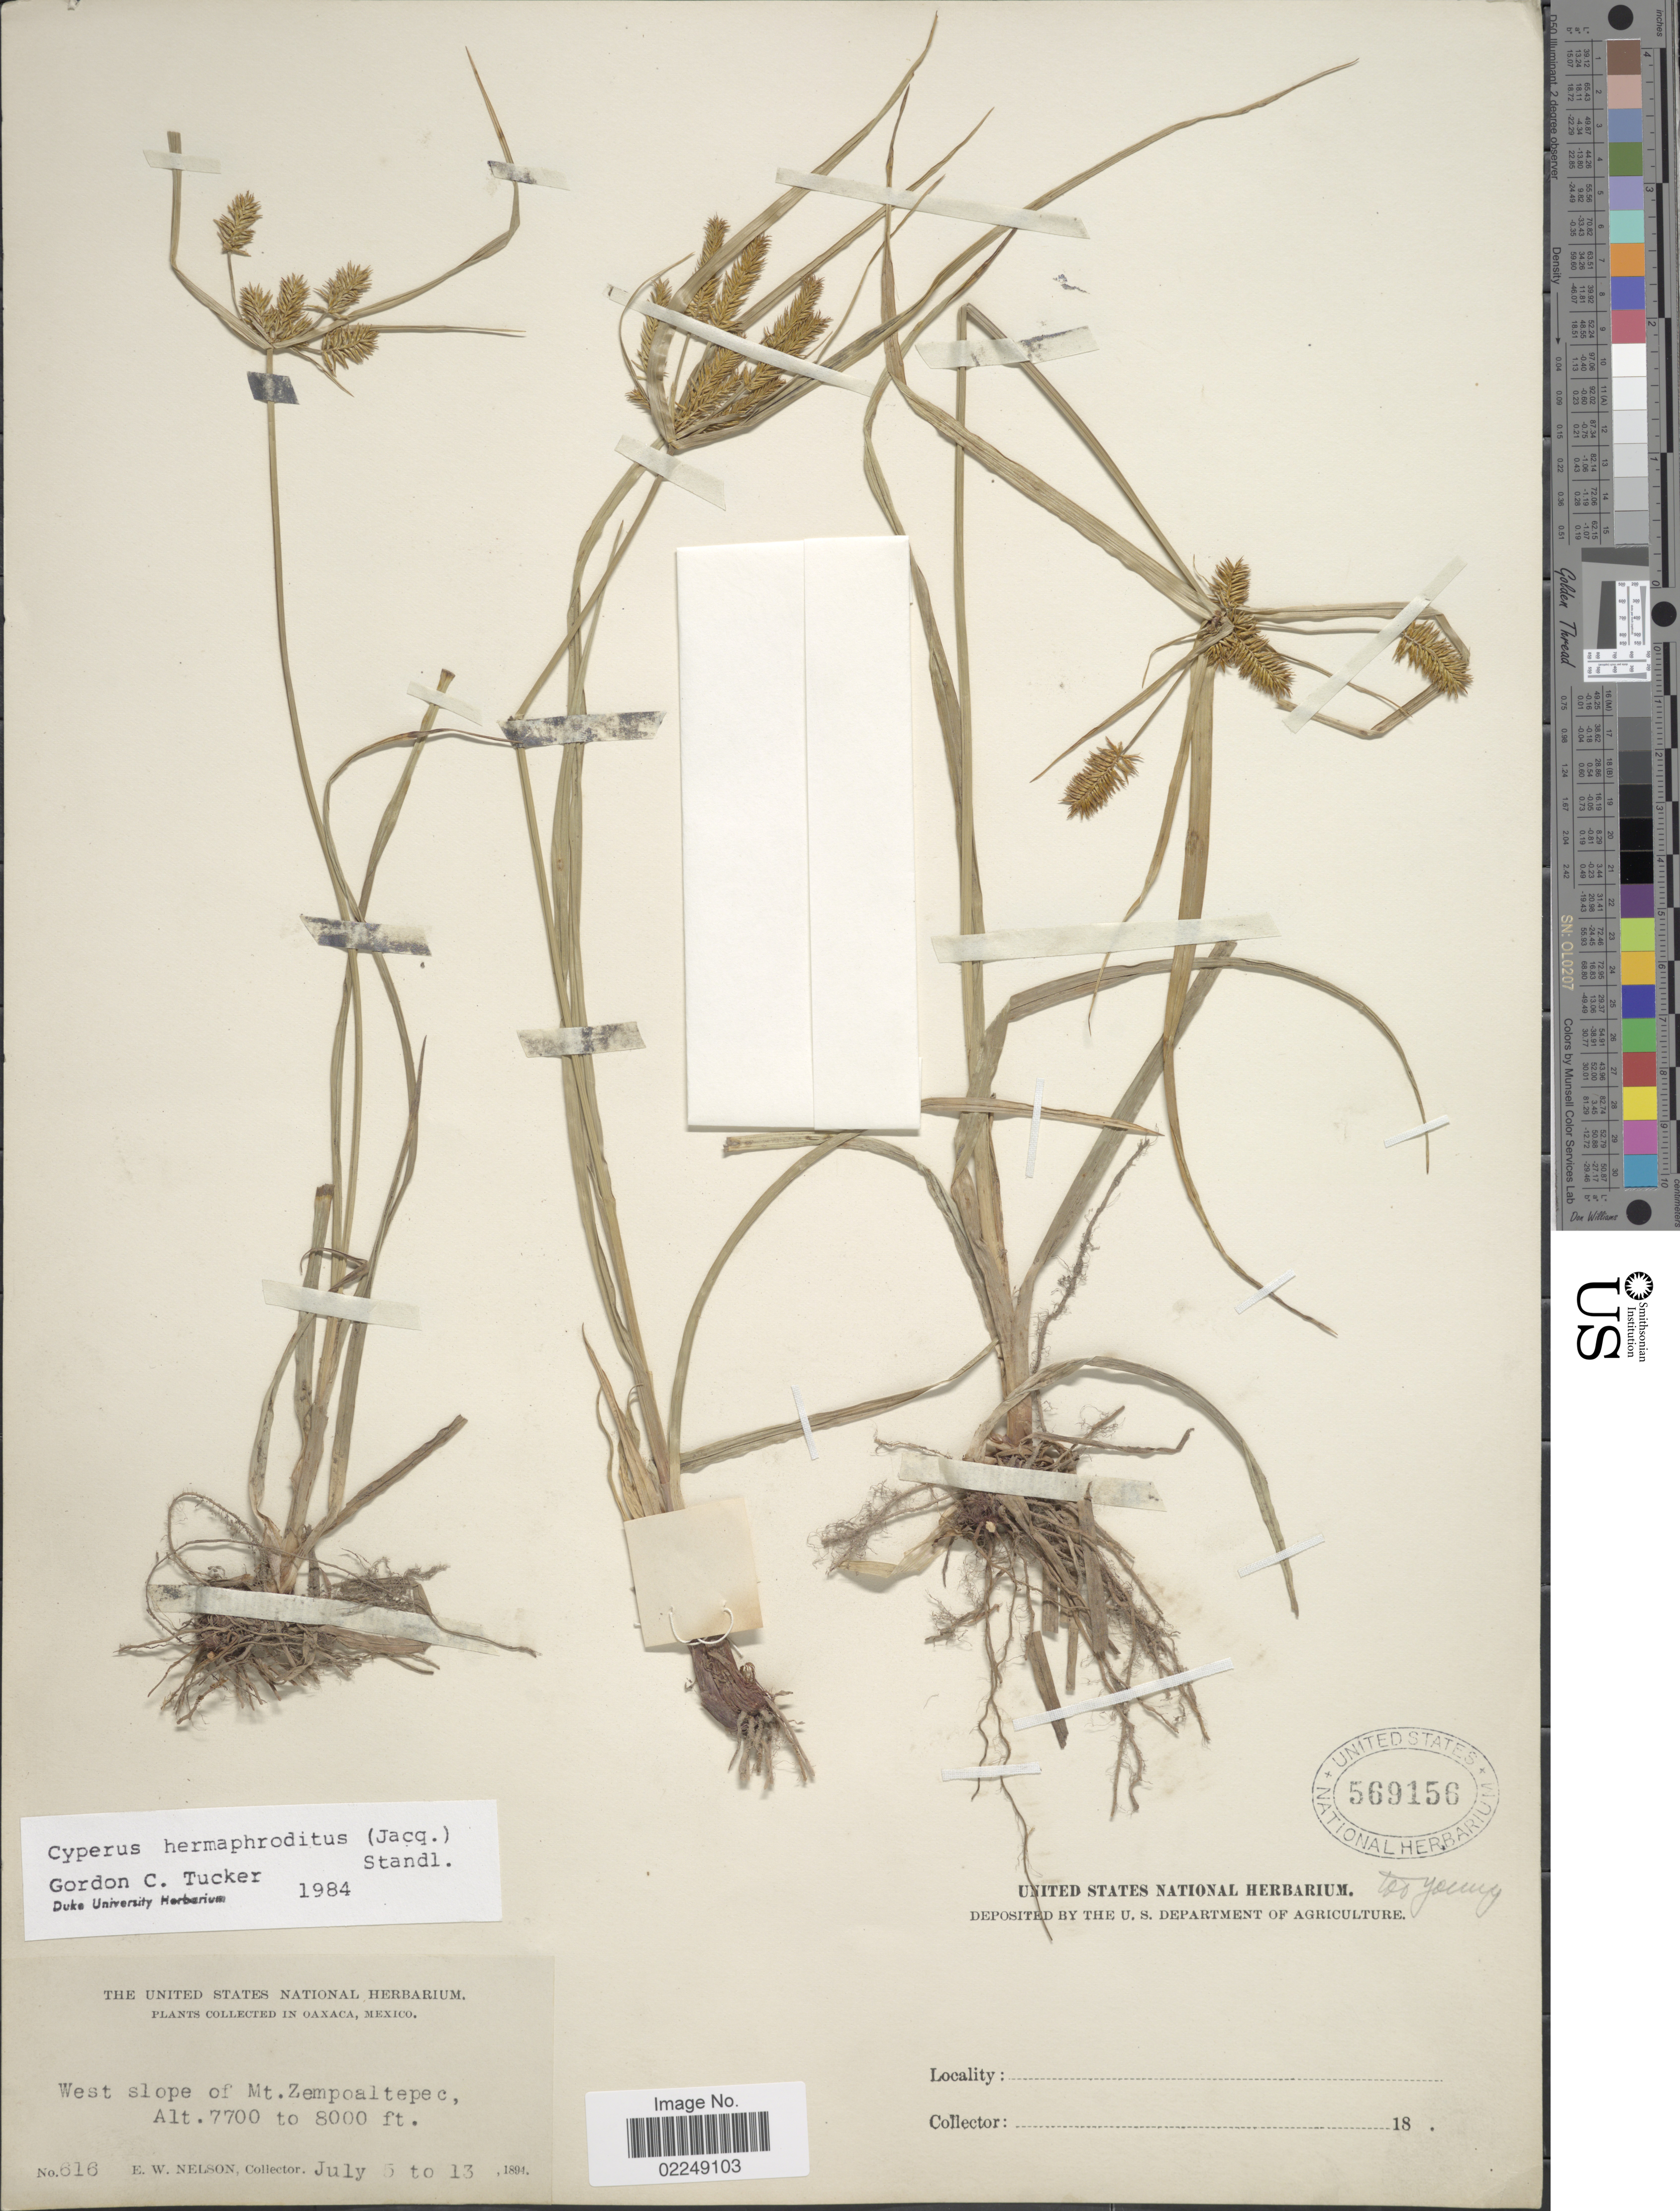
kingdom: Plantae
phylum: Tracheophyta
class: Liliopsida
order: Poales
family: Cyperaceae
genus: Cyperus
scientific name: Cyperus hermaphroditus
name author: (Jacq.) Standl.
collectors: E. W. Nelson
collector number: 616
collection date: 1894-07-05/1894-07-13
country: Mexico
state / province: Oaxaca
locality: West slope of Mt. Zempoaltepec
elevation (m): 2347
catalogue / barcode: US 569156